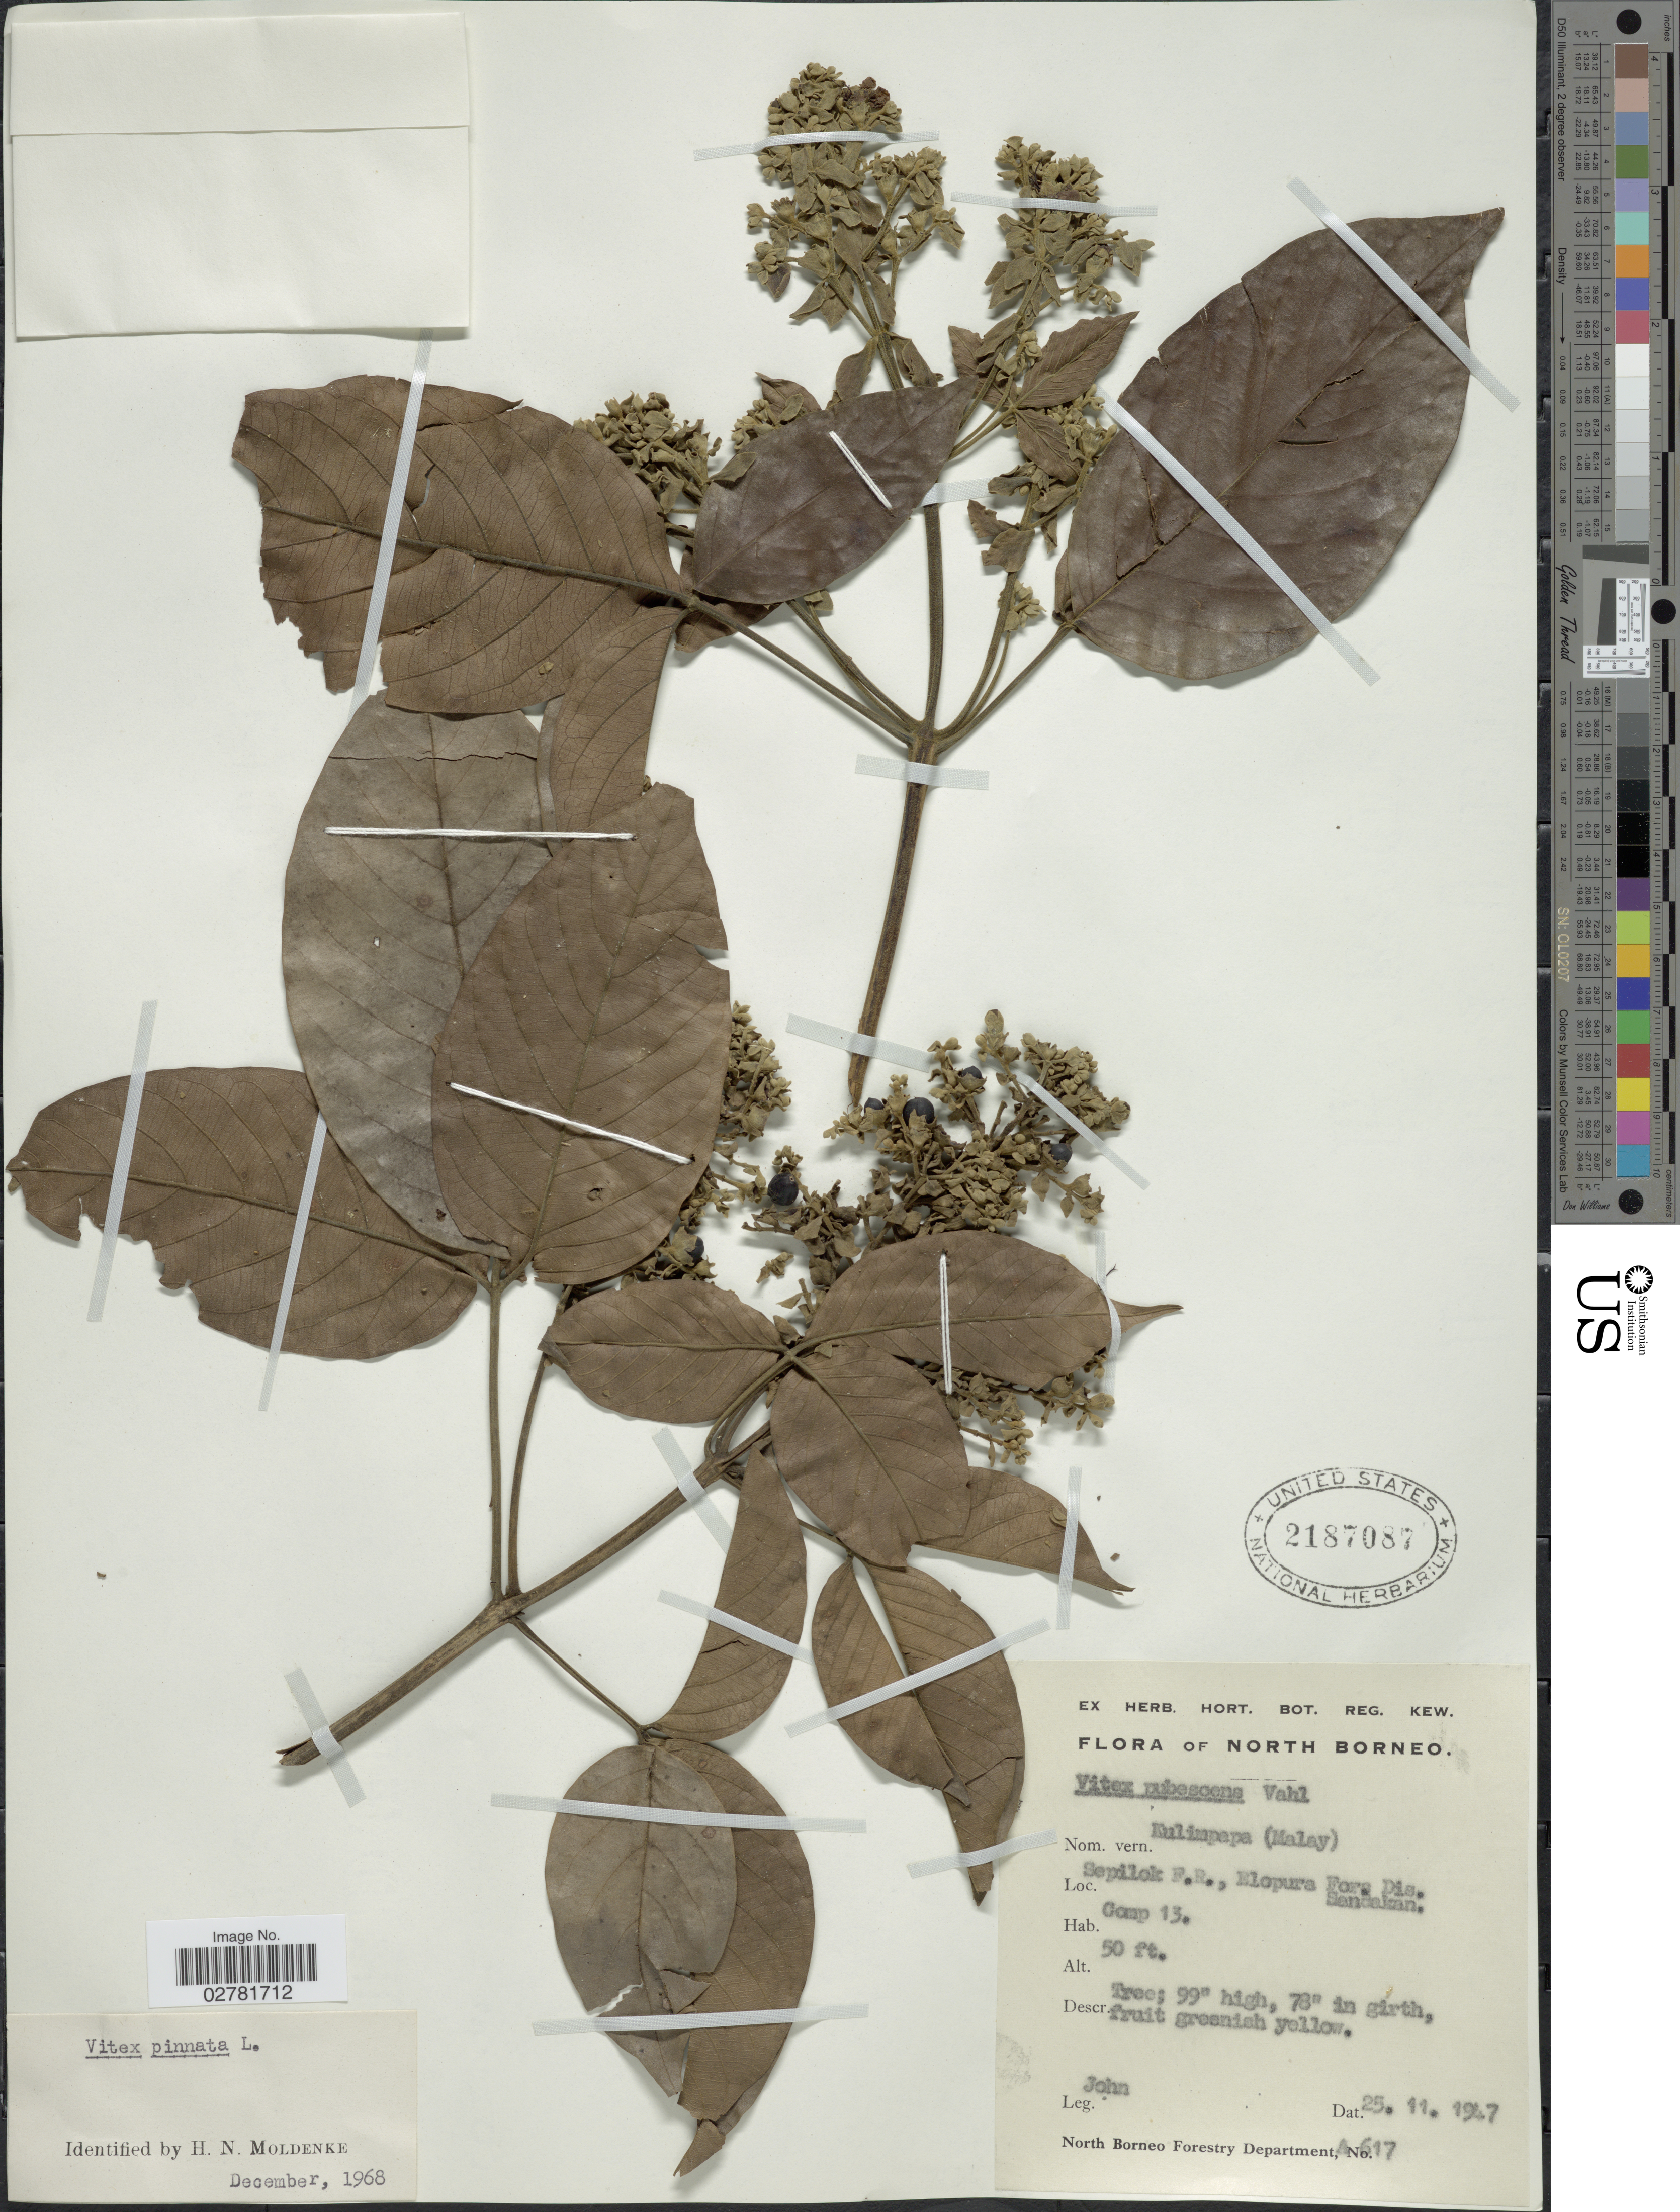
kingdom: Plantae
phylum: Tracheophyta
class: Magnoliopsida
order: Lamiales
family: Lamiaceae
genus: Vitex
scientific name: Vitex pinnata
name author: L.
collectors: -. John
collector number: A617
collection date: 1947-11-25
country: Malaysia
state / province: Sabah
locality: North Borneo. Sepilok F.R., Elopura For. Dis. Sandakan. Comp 13.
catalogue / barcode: US 2187087